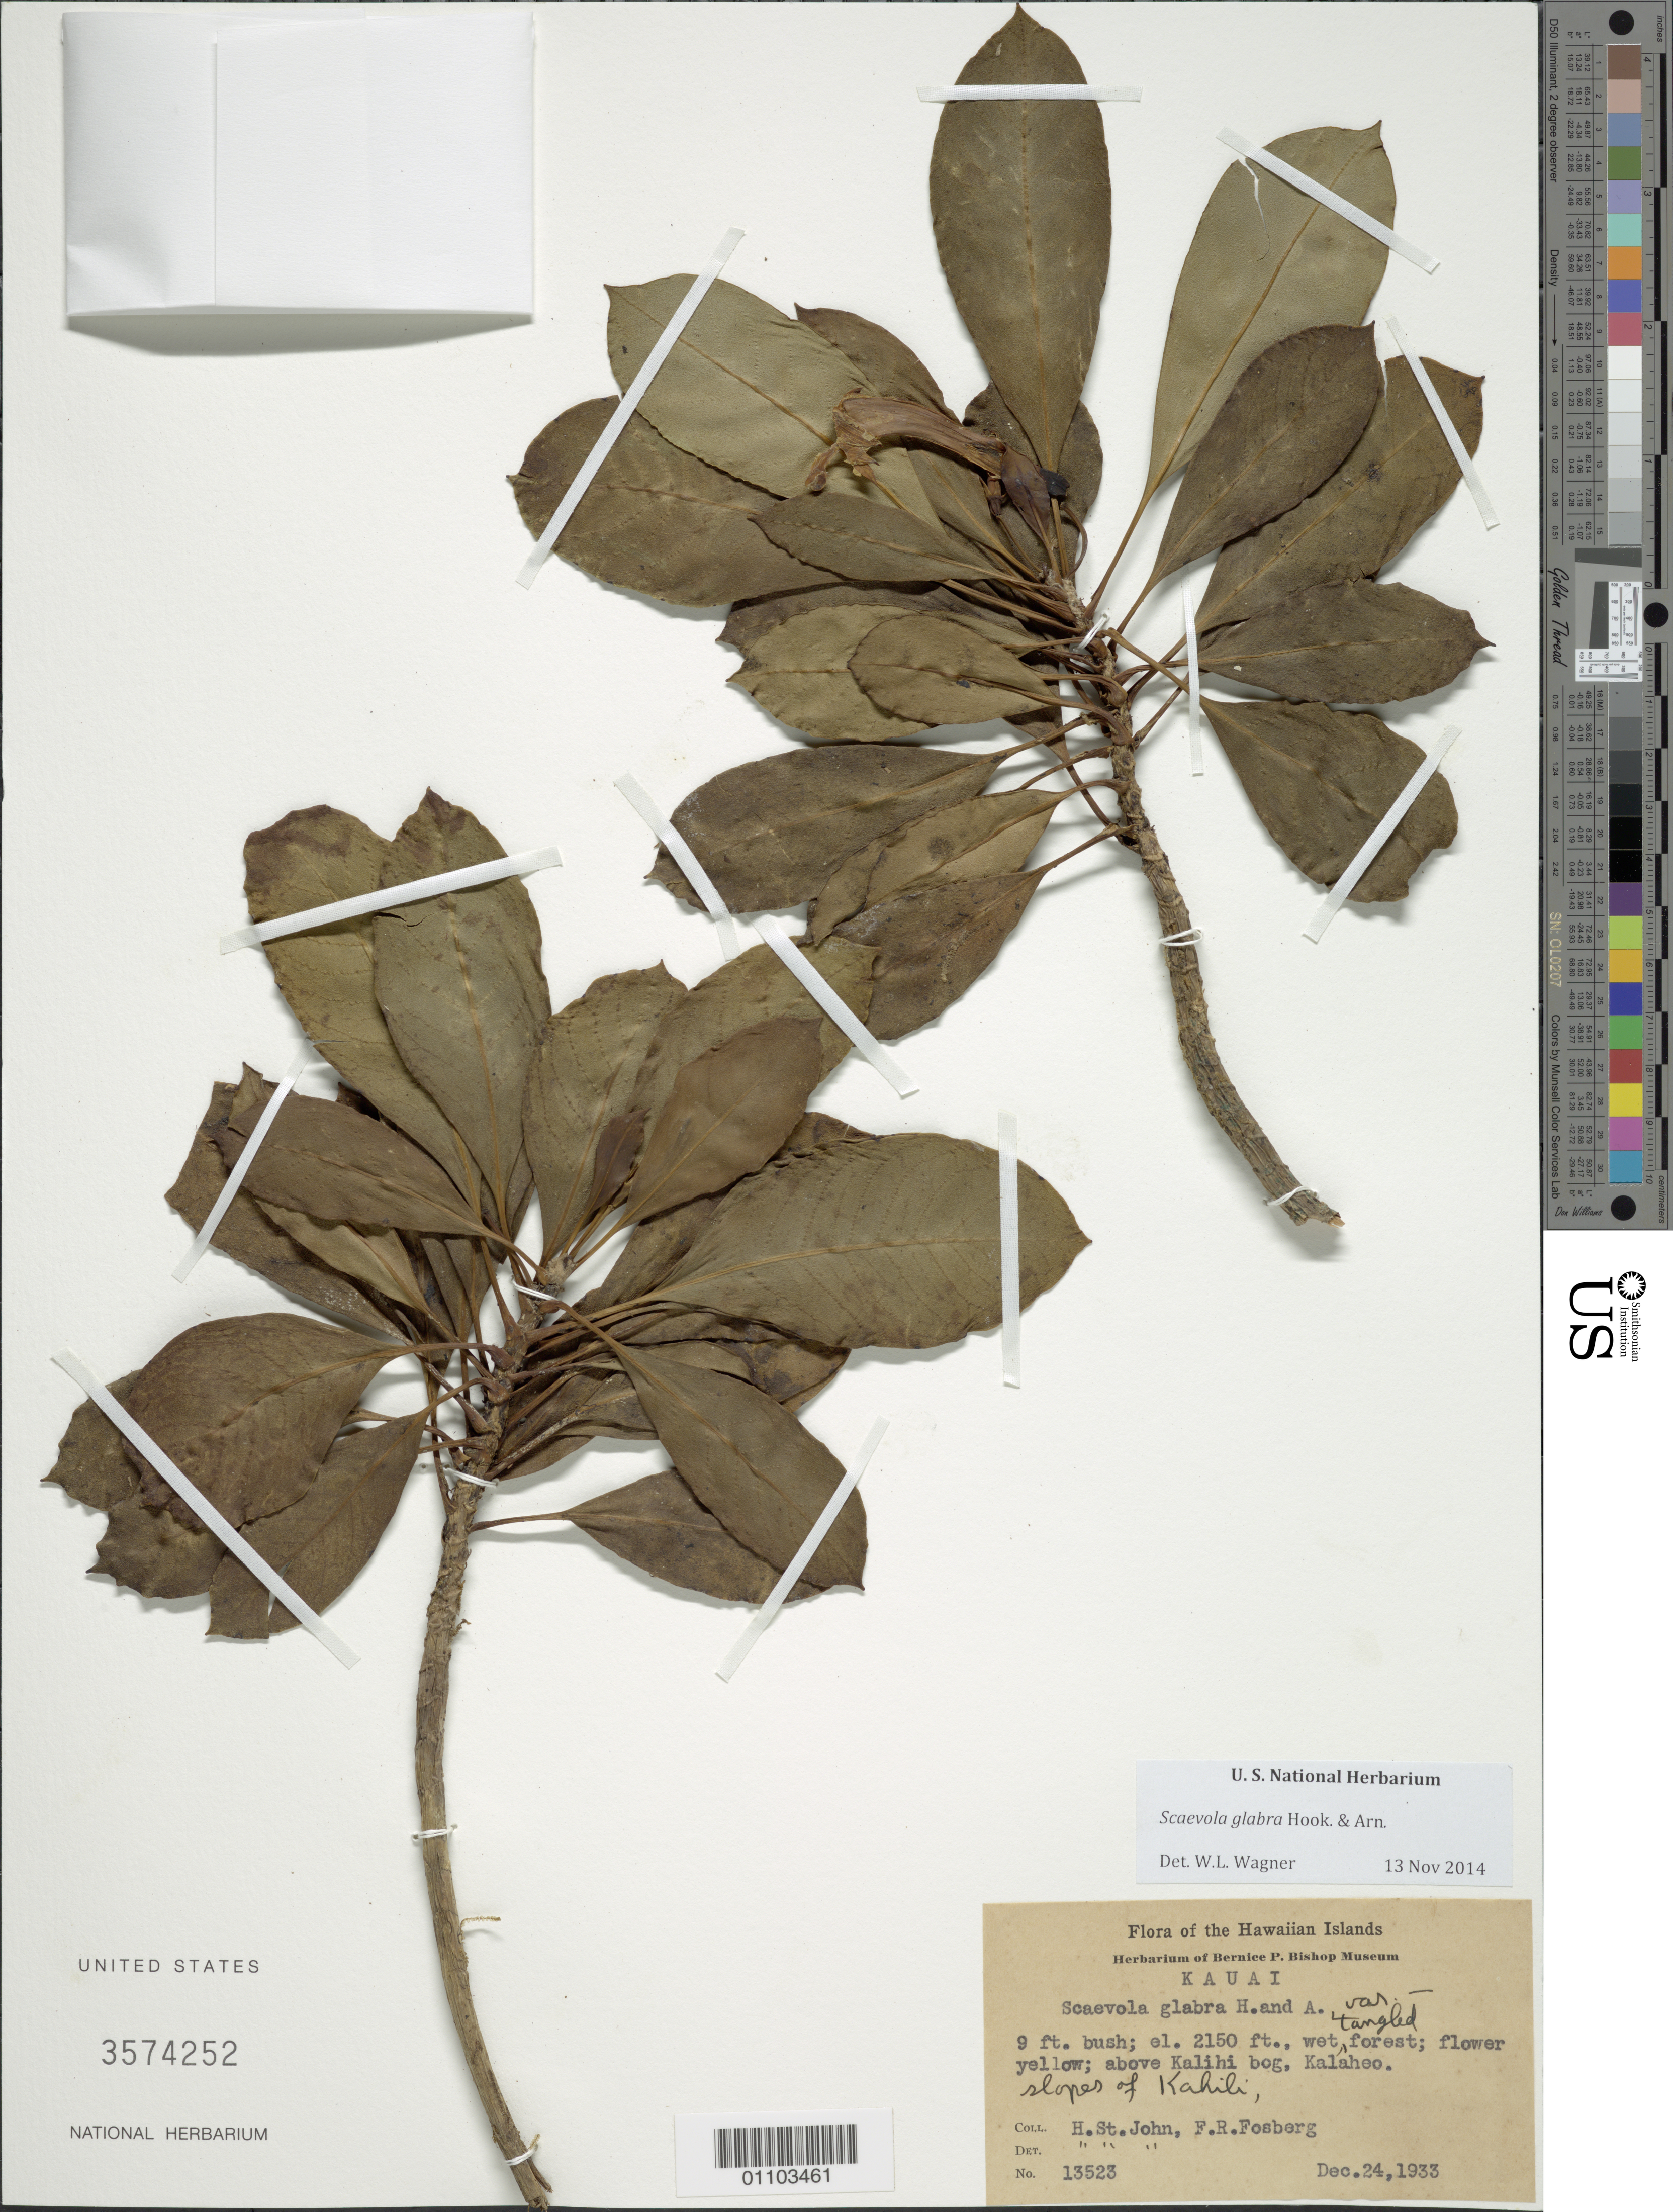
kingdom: Plantae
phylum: Tracheophyta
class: Magnoliopsida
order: Asterales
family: Goodeniaceae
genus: Scaevola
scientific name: Scaevola glabra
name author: Hook. & Arn.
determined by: Wagner, W. L., (BOT), Smithsonian Institution - National Museum of Natural History (UNITED STATES)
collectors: H. St. John & F. R. Fosberg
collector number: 13523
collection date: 1933-12-24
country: United States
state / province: Hawaii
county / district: Kauai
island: Kaua'i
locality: above Kalihi bog, Kalaheo.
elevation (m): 655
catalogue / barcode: US 3574252